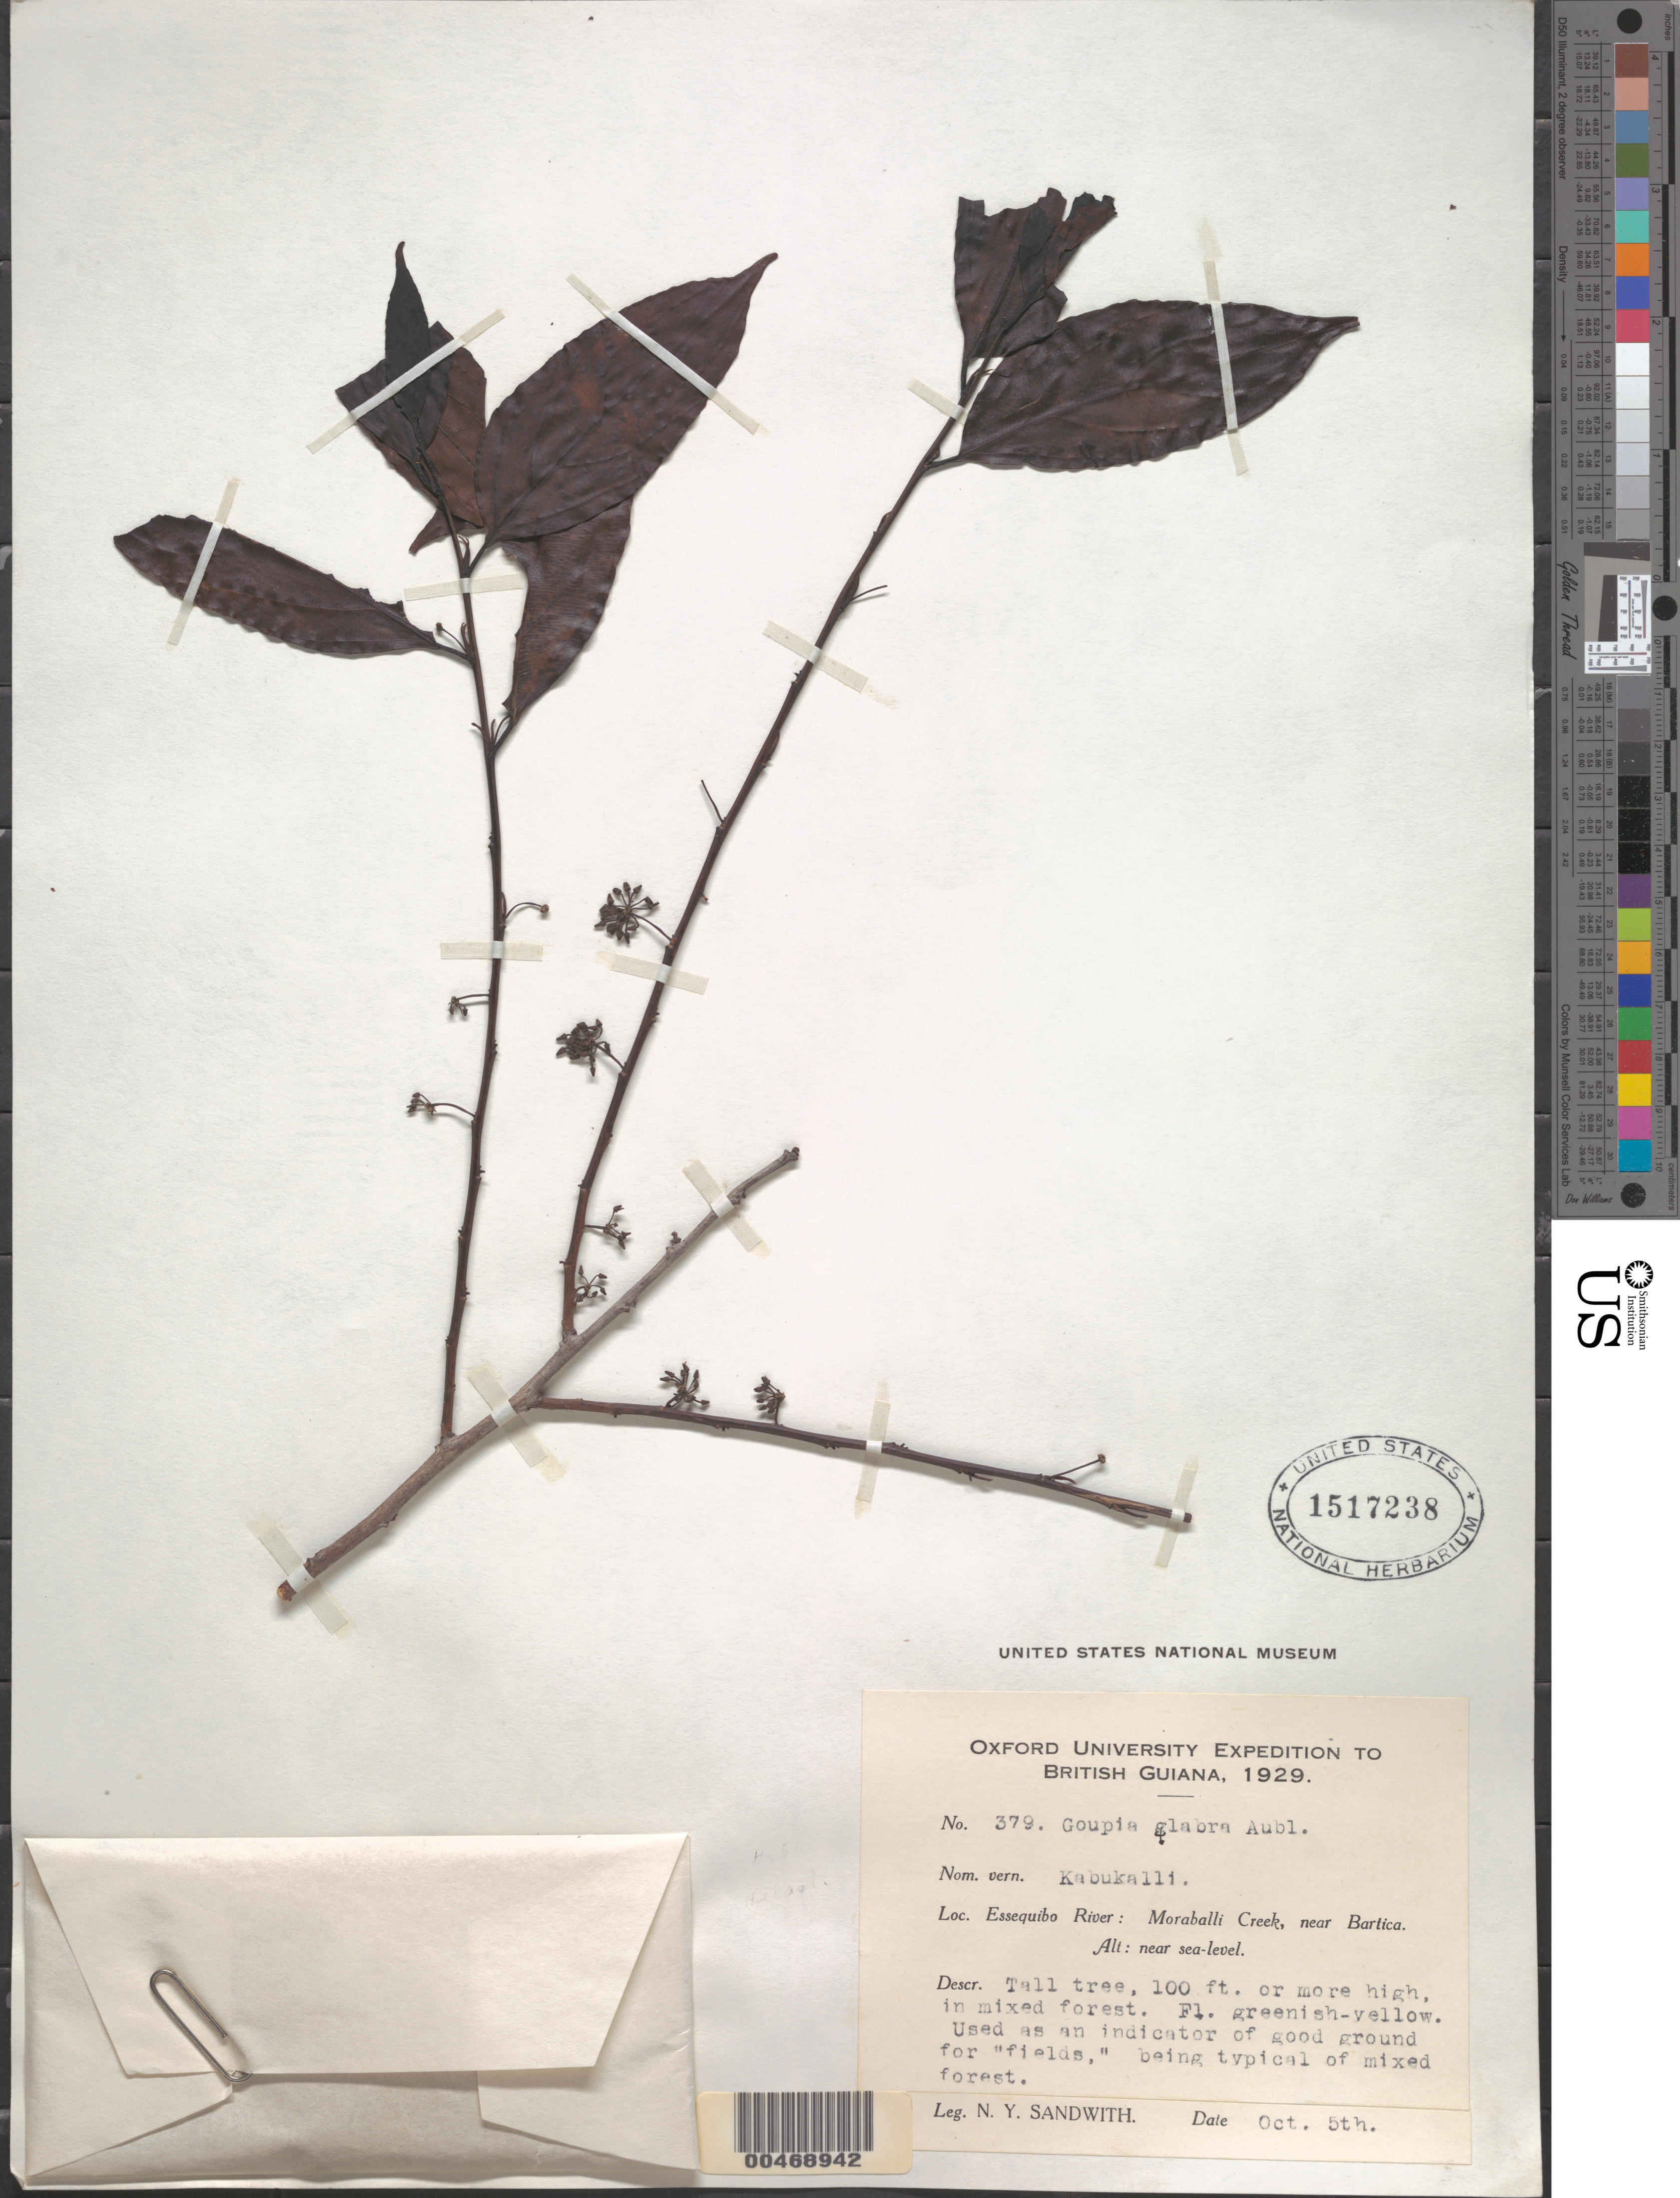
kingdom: Plantae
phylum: Tracheophyta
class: Magnoliopsida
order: Malpighiales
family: Goupiaceae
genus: Goupia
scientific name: Goupia glabra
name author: Aubl.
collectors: N. Y. Sandwith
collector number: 379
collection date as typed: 5-Oct-29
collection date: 1929-10-05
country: Guyana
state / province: U. Demerara-Berbice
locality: Moraballi Creek, Essequibo R., near Bartica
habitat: Mixed forest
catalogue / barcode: US 1517238